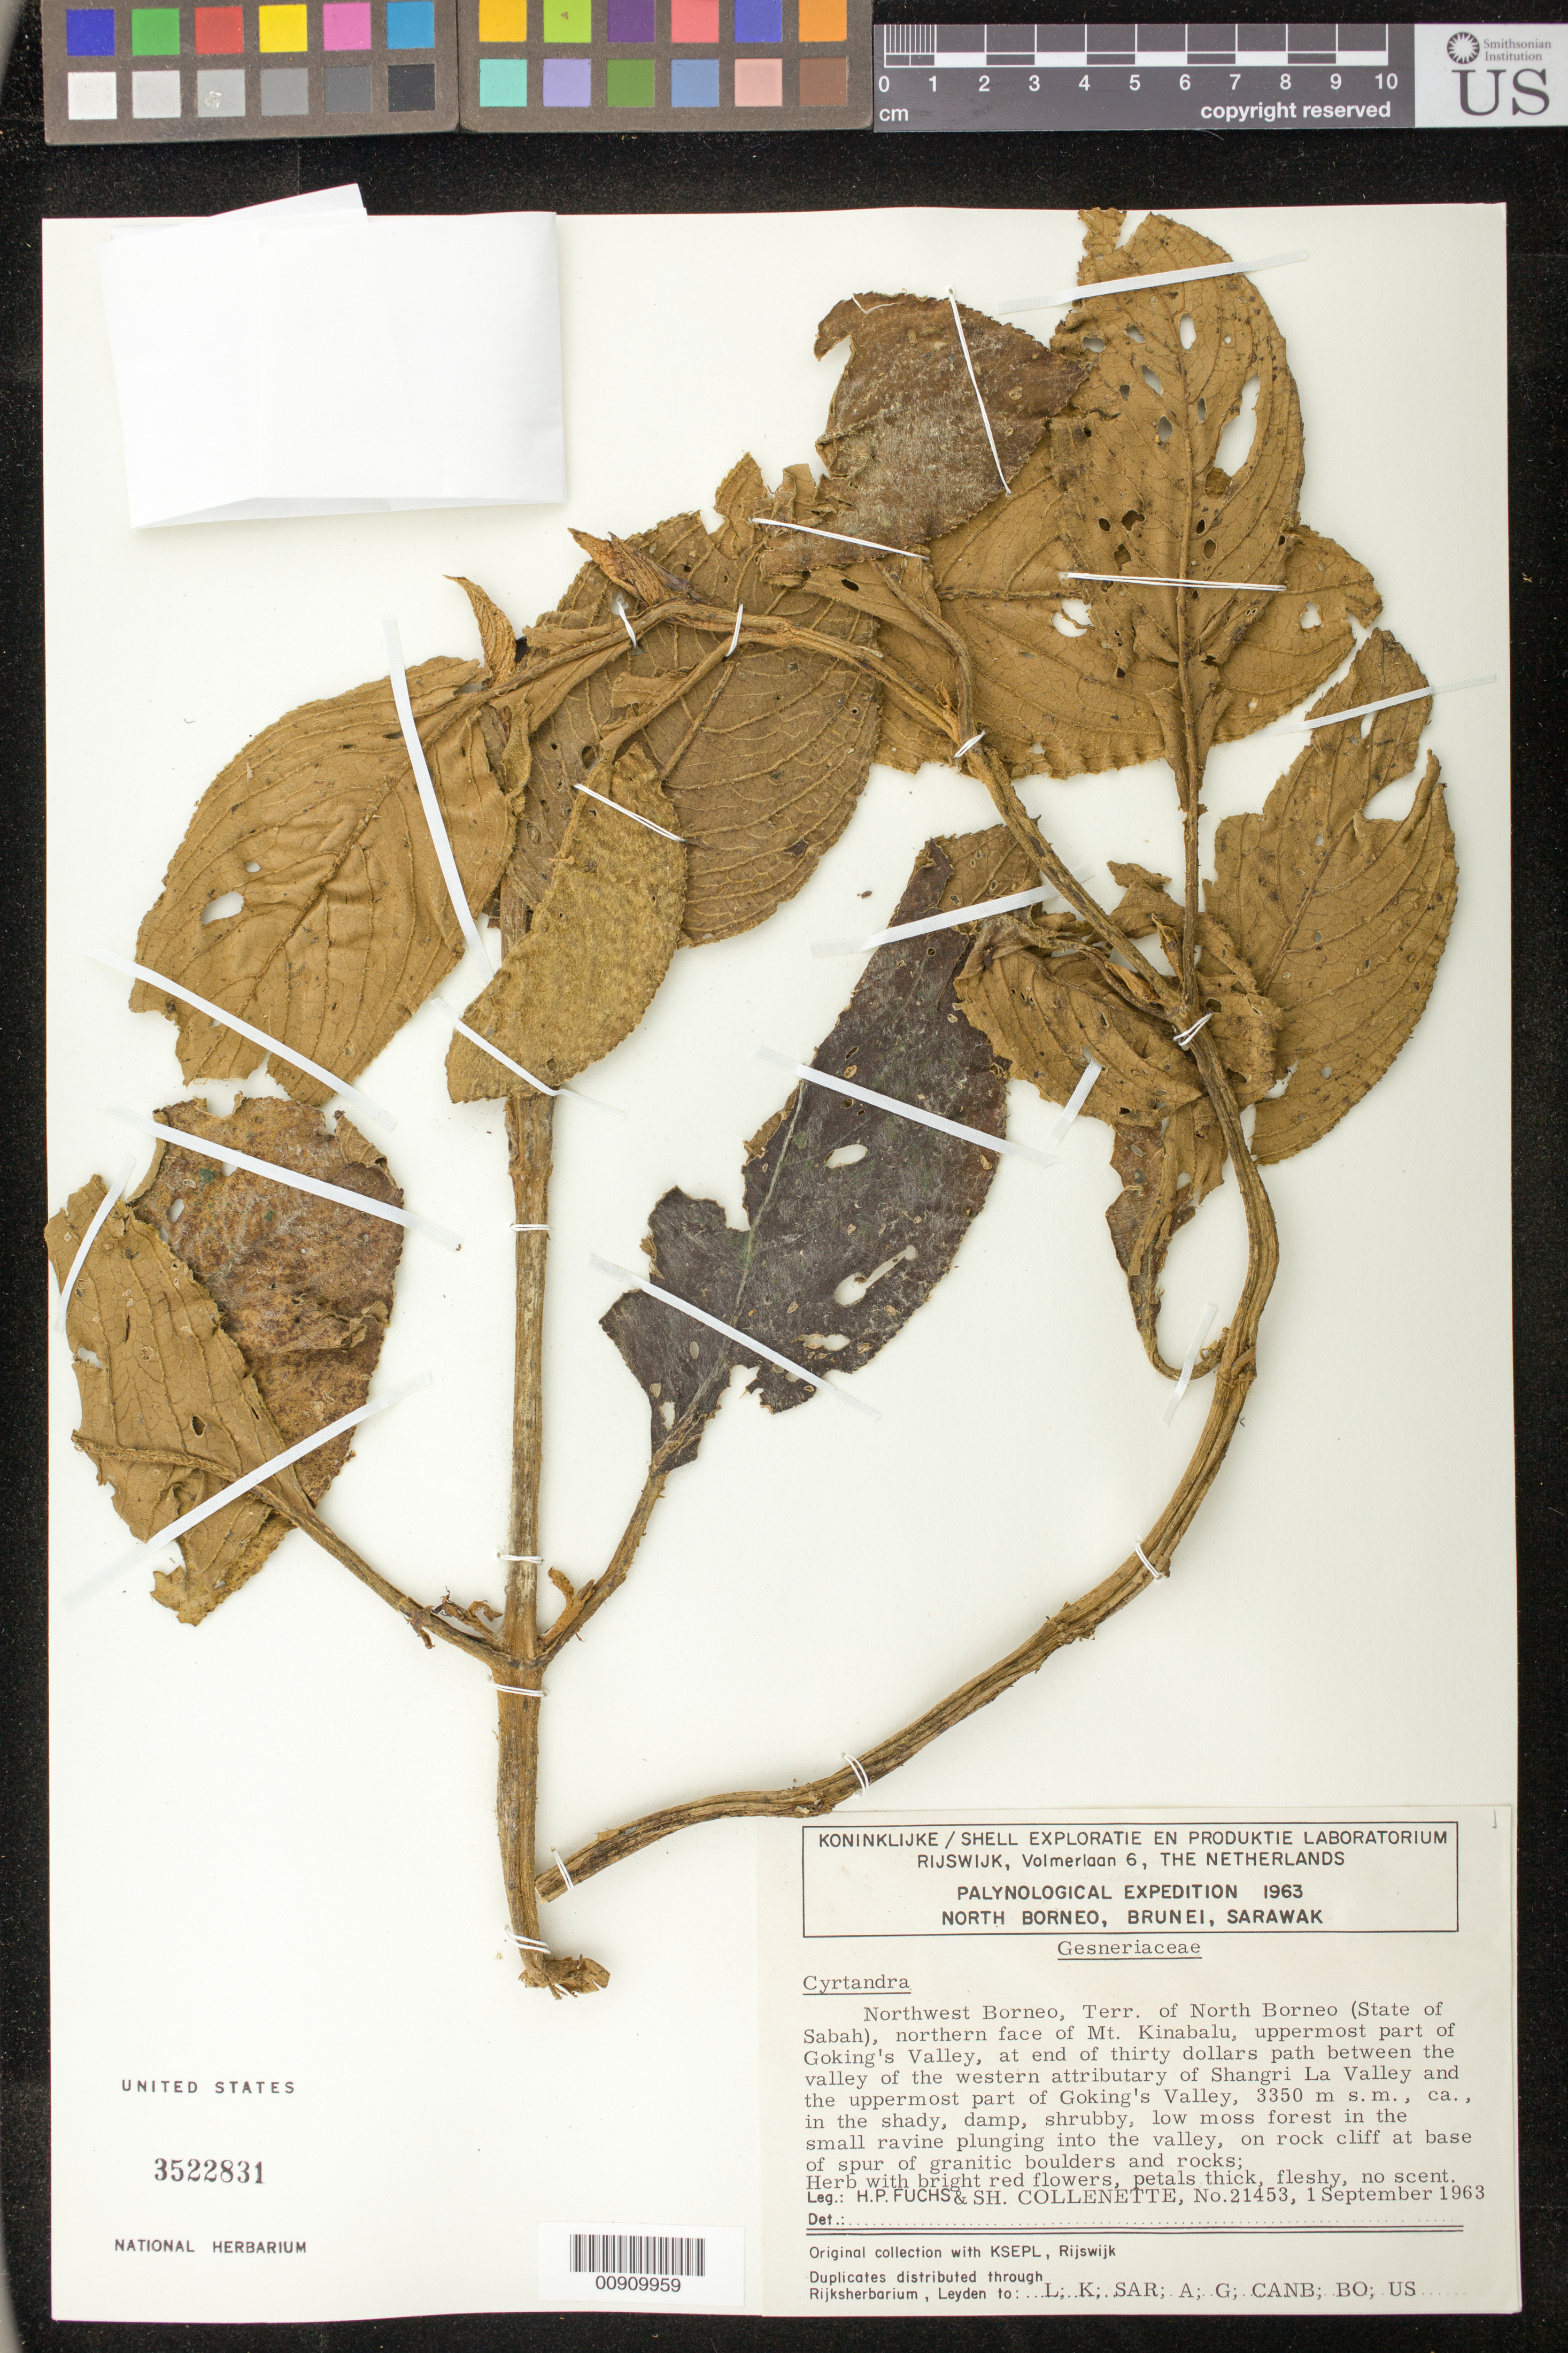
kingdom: Plantae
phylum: Tracheophyta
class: Magnoliopsida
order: Lamiales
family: Gesneriaceae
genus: Cyrtandra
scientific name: Cyrtandra sp.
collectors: H. P. Fuchs & S. Collenette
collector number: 21453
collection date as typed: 01 Sep 1963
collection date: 1963-09-01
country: Malaysia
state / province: Sabah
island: Borneo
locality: Northwest Borneo, Terr. of North Borneo (State of Sabah), northern face of Mt. Kinabalu, uppermost part of Goking's Valley, at end of thirty dollars path between the valley of the western attributary of Shangri La Valley and the uppermost part of Goking's Valley.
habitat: Shady, damp, shrubby, low moss forest in the small ravine plunging into the valley, on rock cliff at base of spur of granite boulders and rocks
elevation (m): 3350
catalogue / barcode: US 3522831